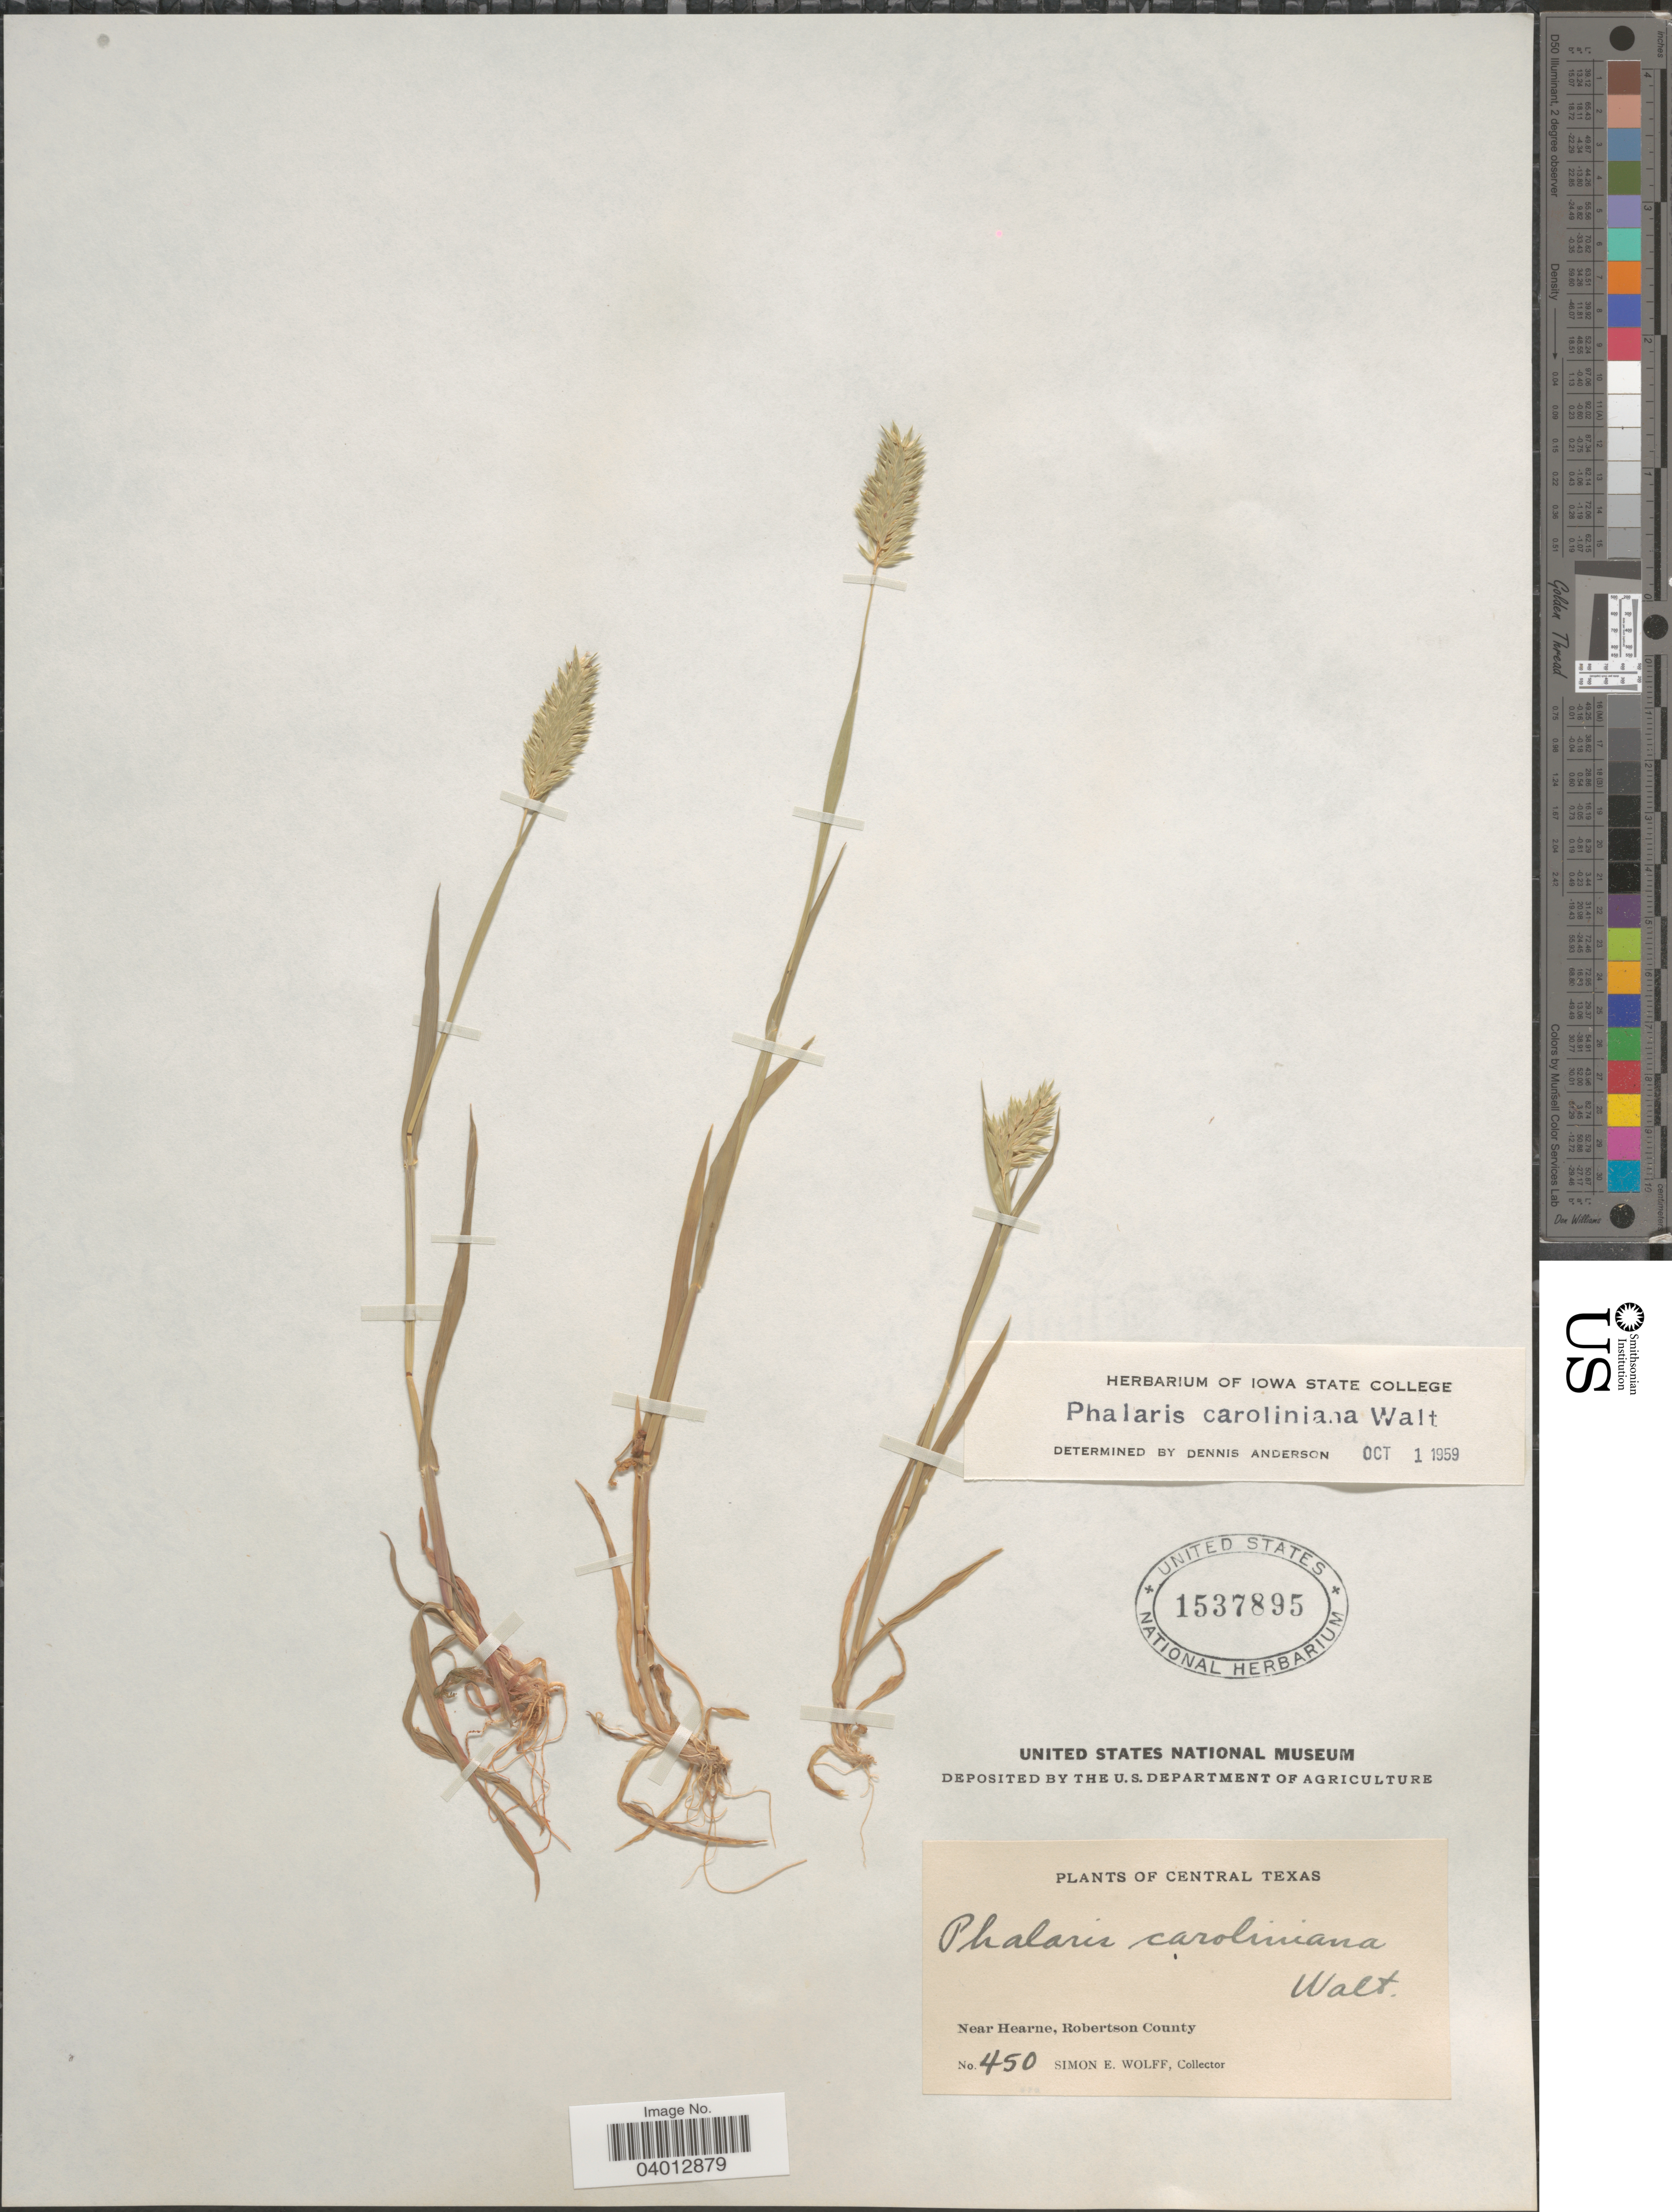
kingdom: Plantae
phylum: Tracheophyta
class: Liliopsida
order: Poales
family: Poaceae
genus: Phalaris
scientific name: Phalaris caroliniana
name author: Walter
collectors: S. E. Wolff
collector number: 450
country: United States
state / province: Texas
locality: Central Texas. Near Hearne, Robertson County.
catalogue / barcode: US 1537895